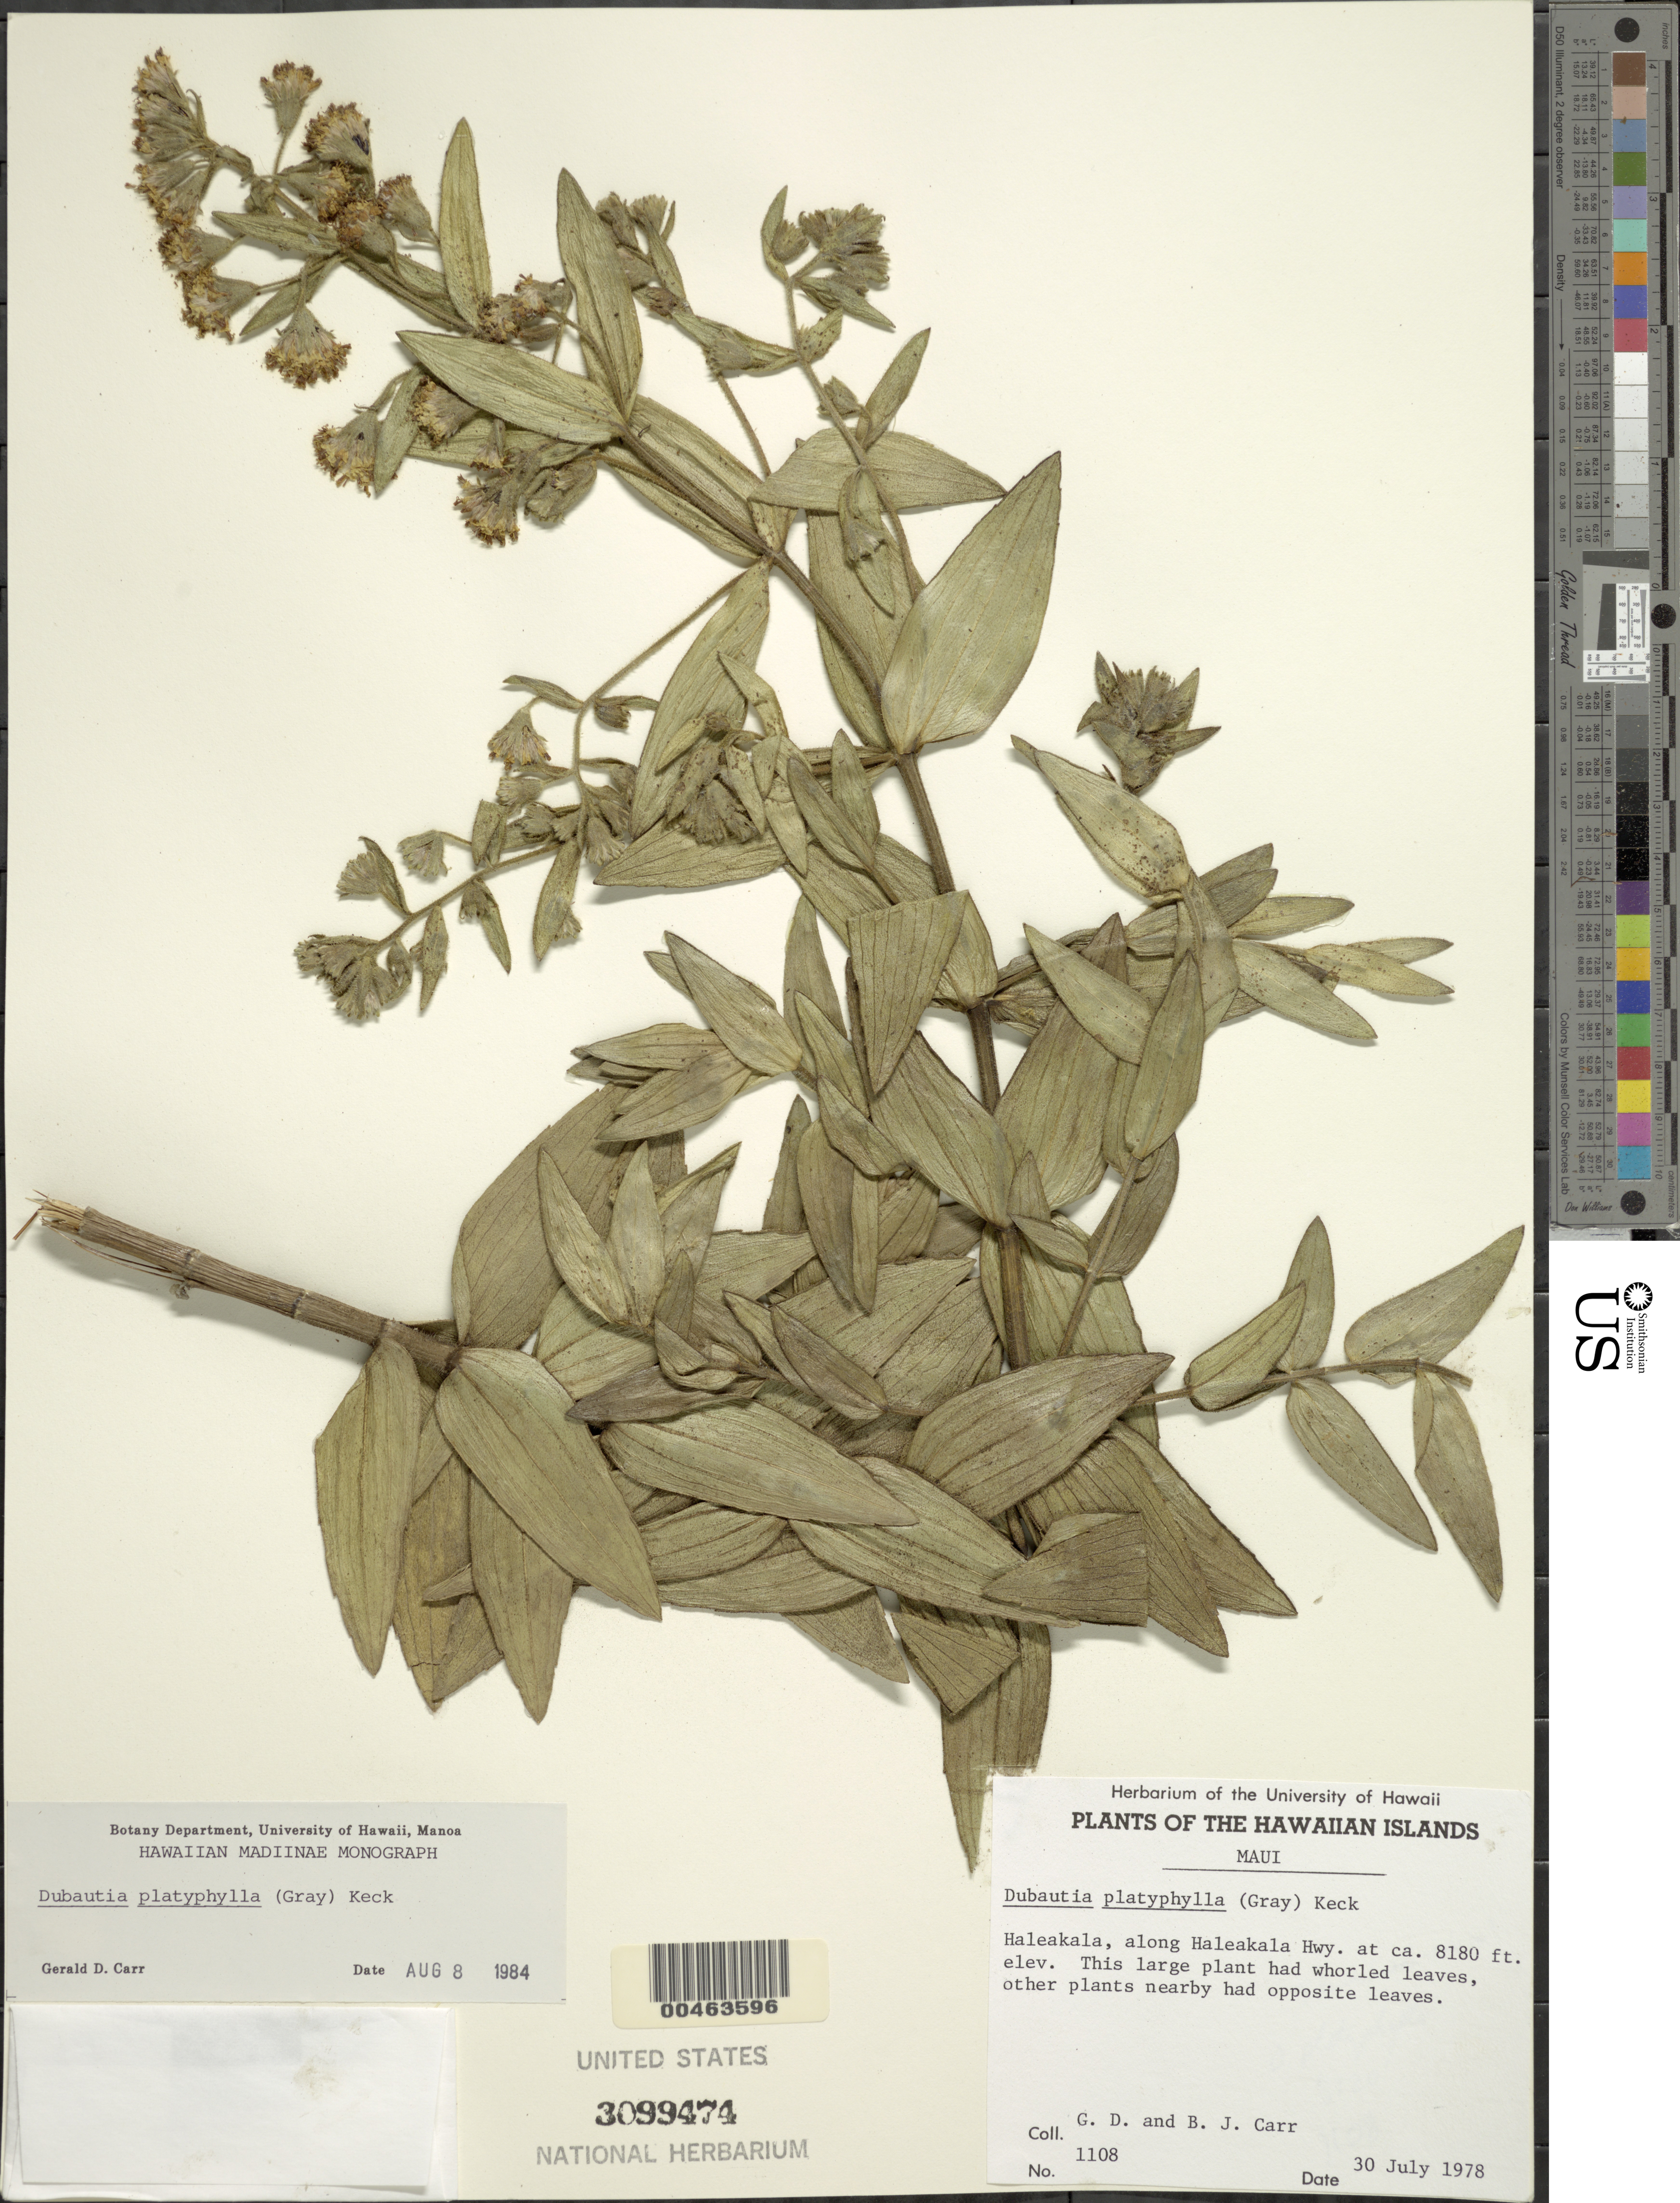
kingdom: Plantae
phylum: Tracheophyta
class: Magnoliopsida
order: Asterales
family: Asteraceae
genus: Dubautia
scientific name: Dubautia platyphylla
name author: (A. Gray) D.D. Keck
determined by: Carr, G. D.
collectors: G. D. Carr & B. Carr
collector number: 1108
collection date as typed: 30 Jul 1978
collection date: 1978-07-30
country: United States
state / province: Hawaii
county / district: Maui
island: Maui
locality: Haleakala, along Haleakala Hwy.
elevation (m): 2493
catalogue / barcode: US 3099474